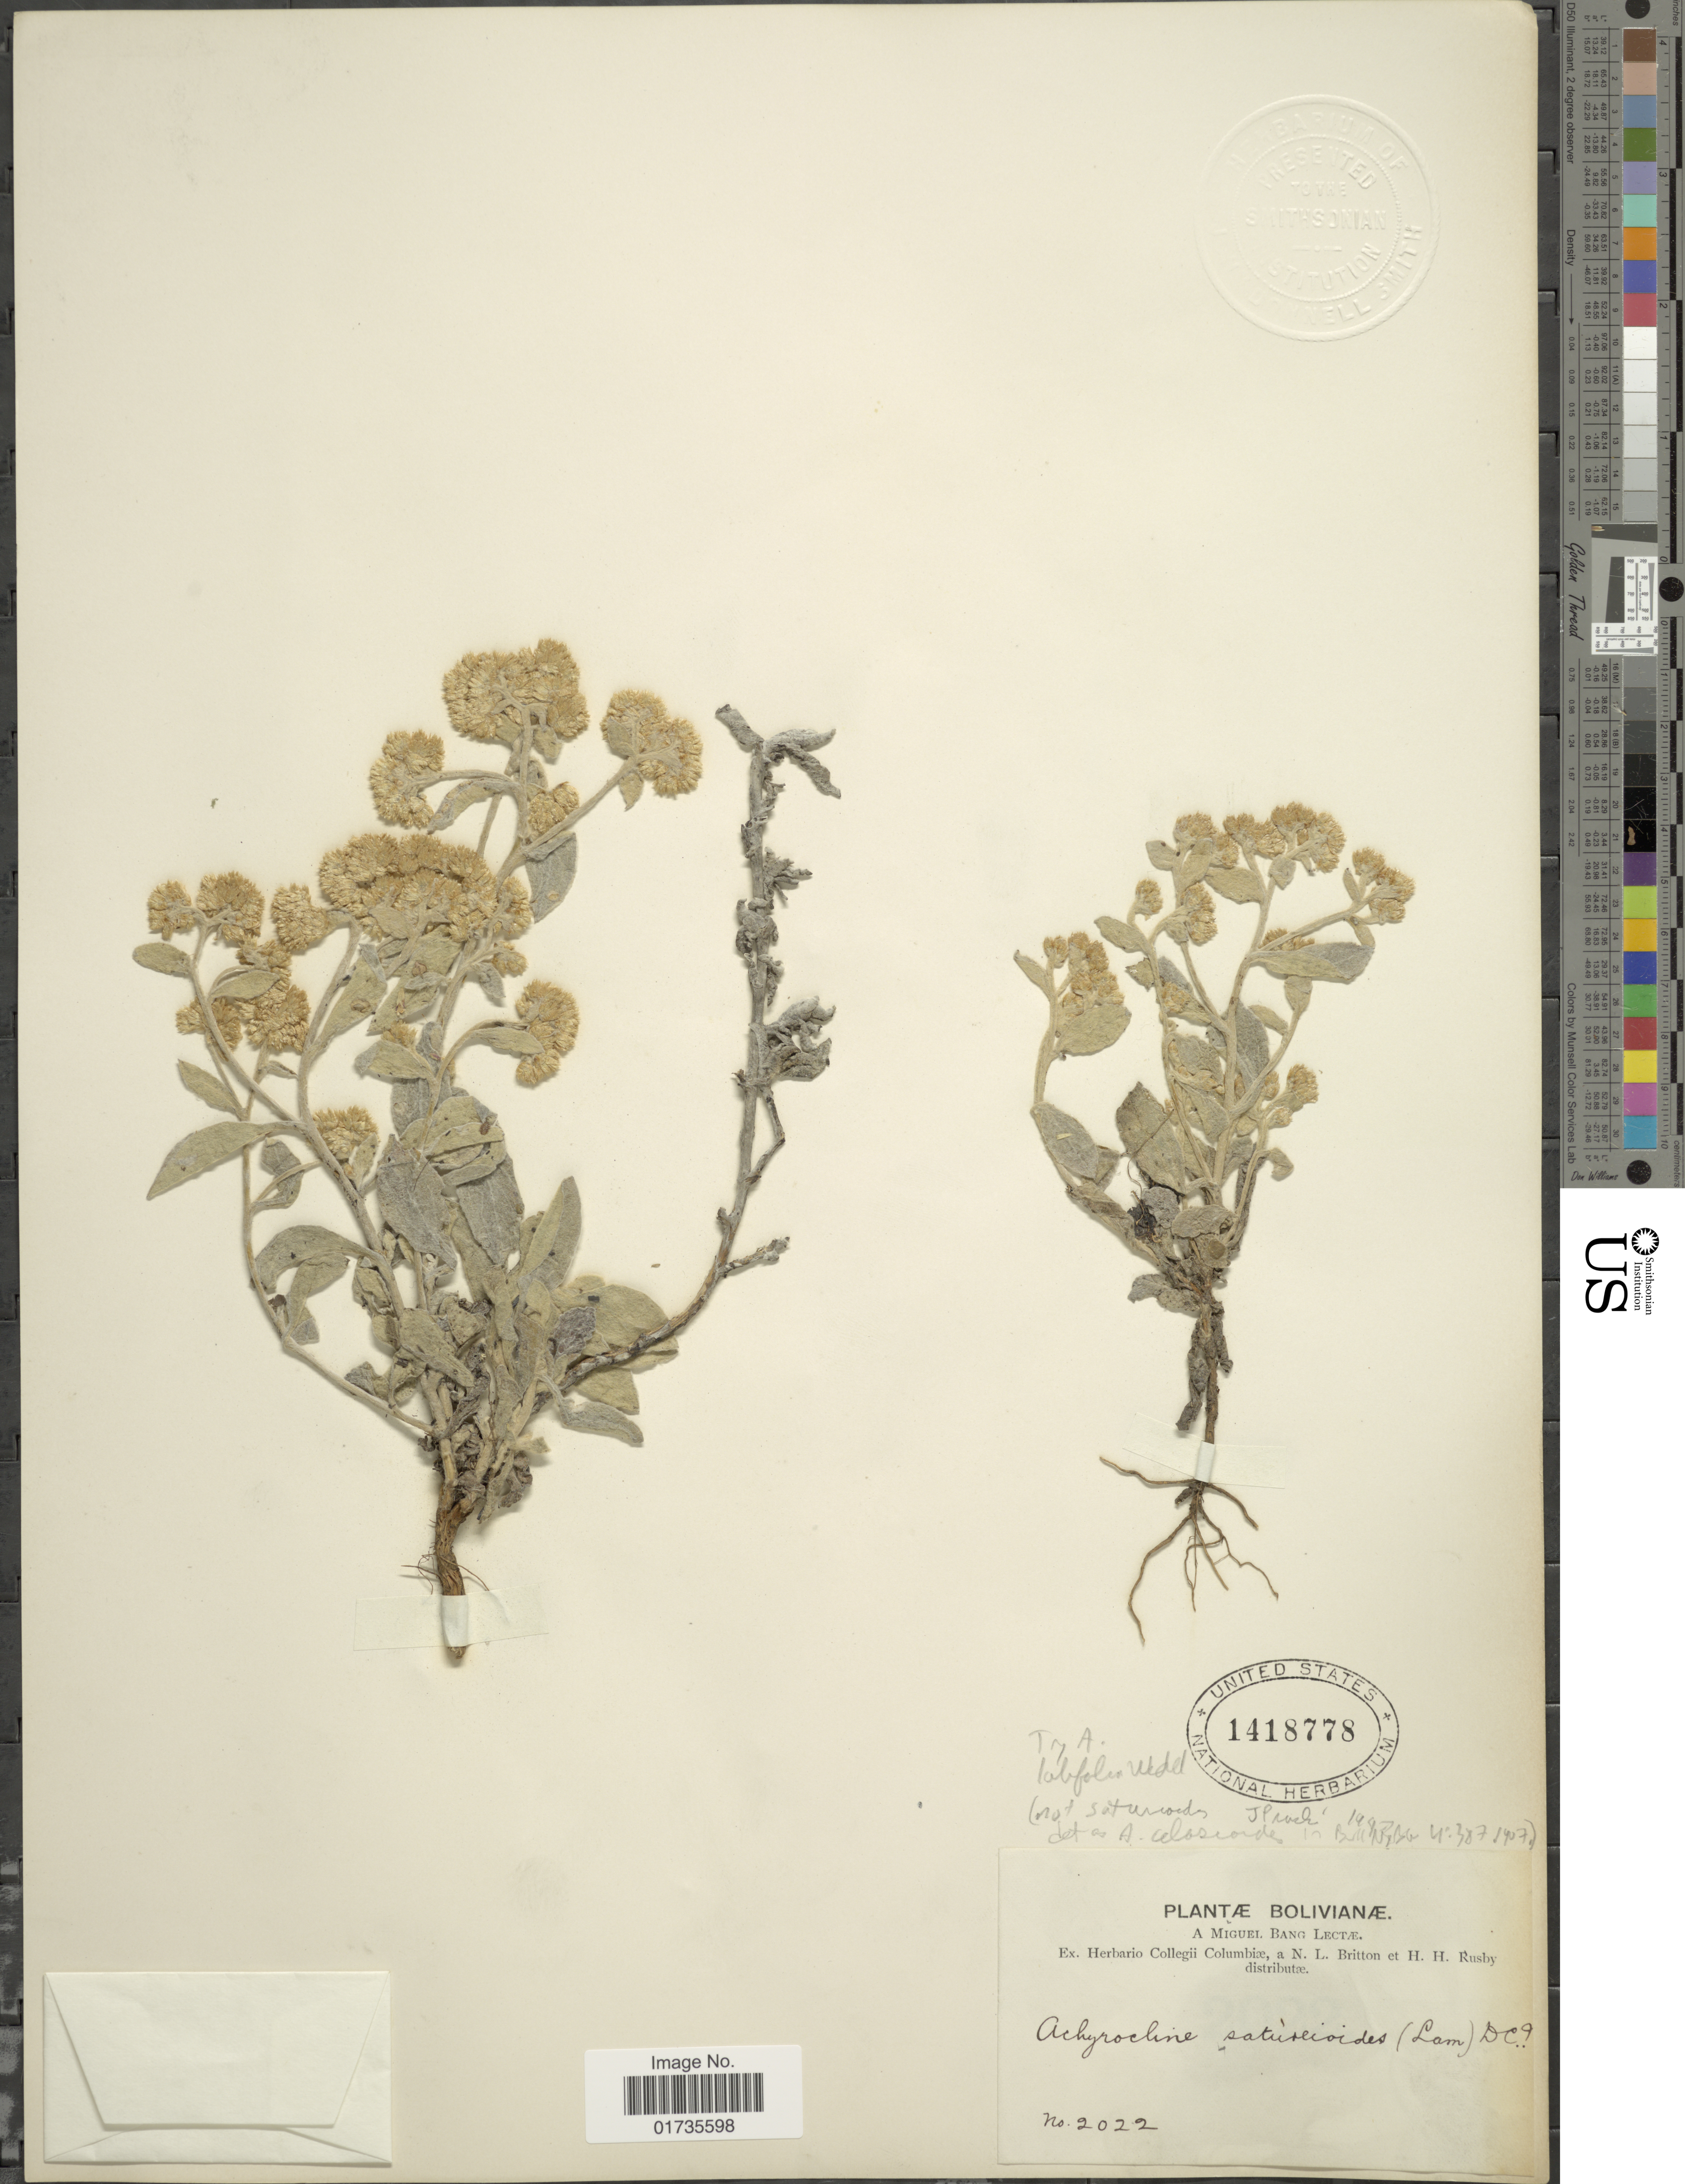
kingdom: Plantae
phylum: Tracheophyta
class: Magnoliopsida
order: Asterales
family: Asteraceae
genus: Achyrocline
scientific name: Achyrocline latifolia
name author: Wedd.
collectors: M. Bang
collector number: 2022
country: Bolivia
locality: Bolivianae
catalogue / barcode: US 1418778